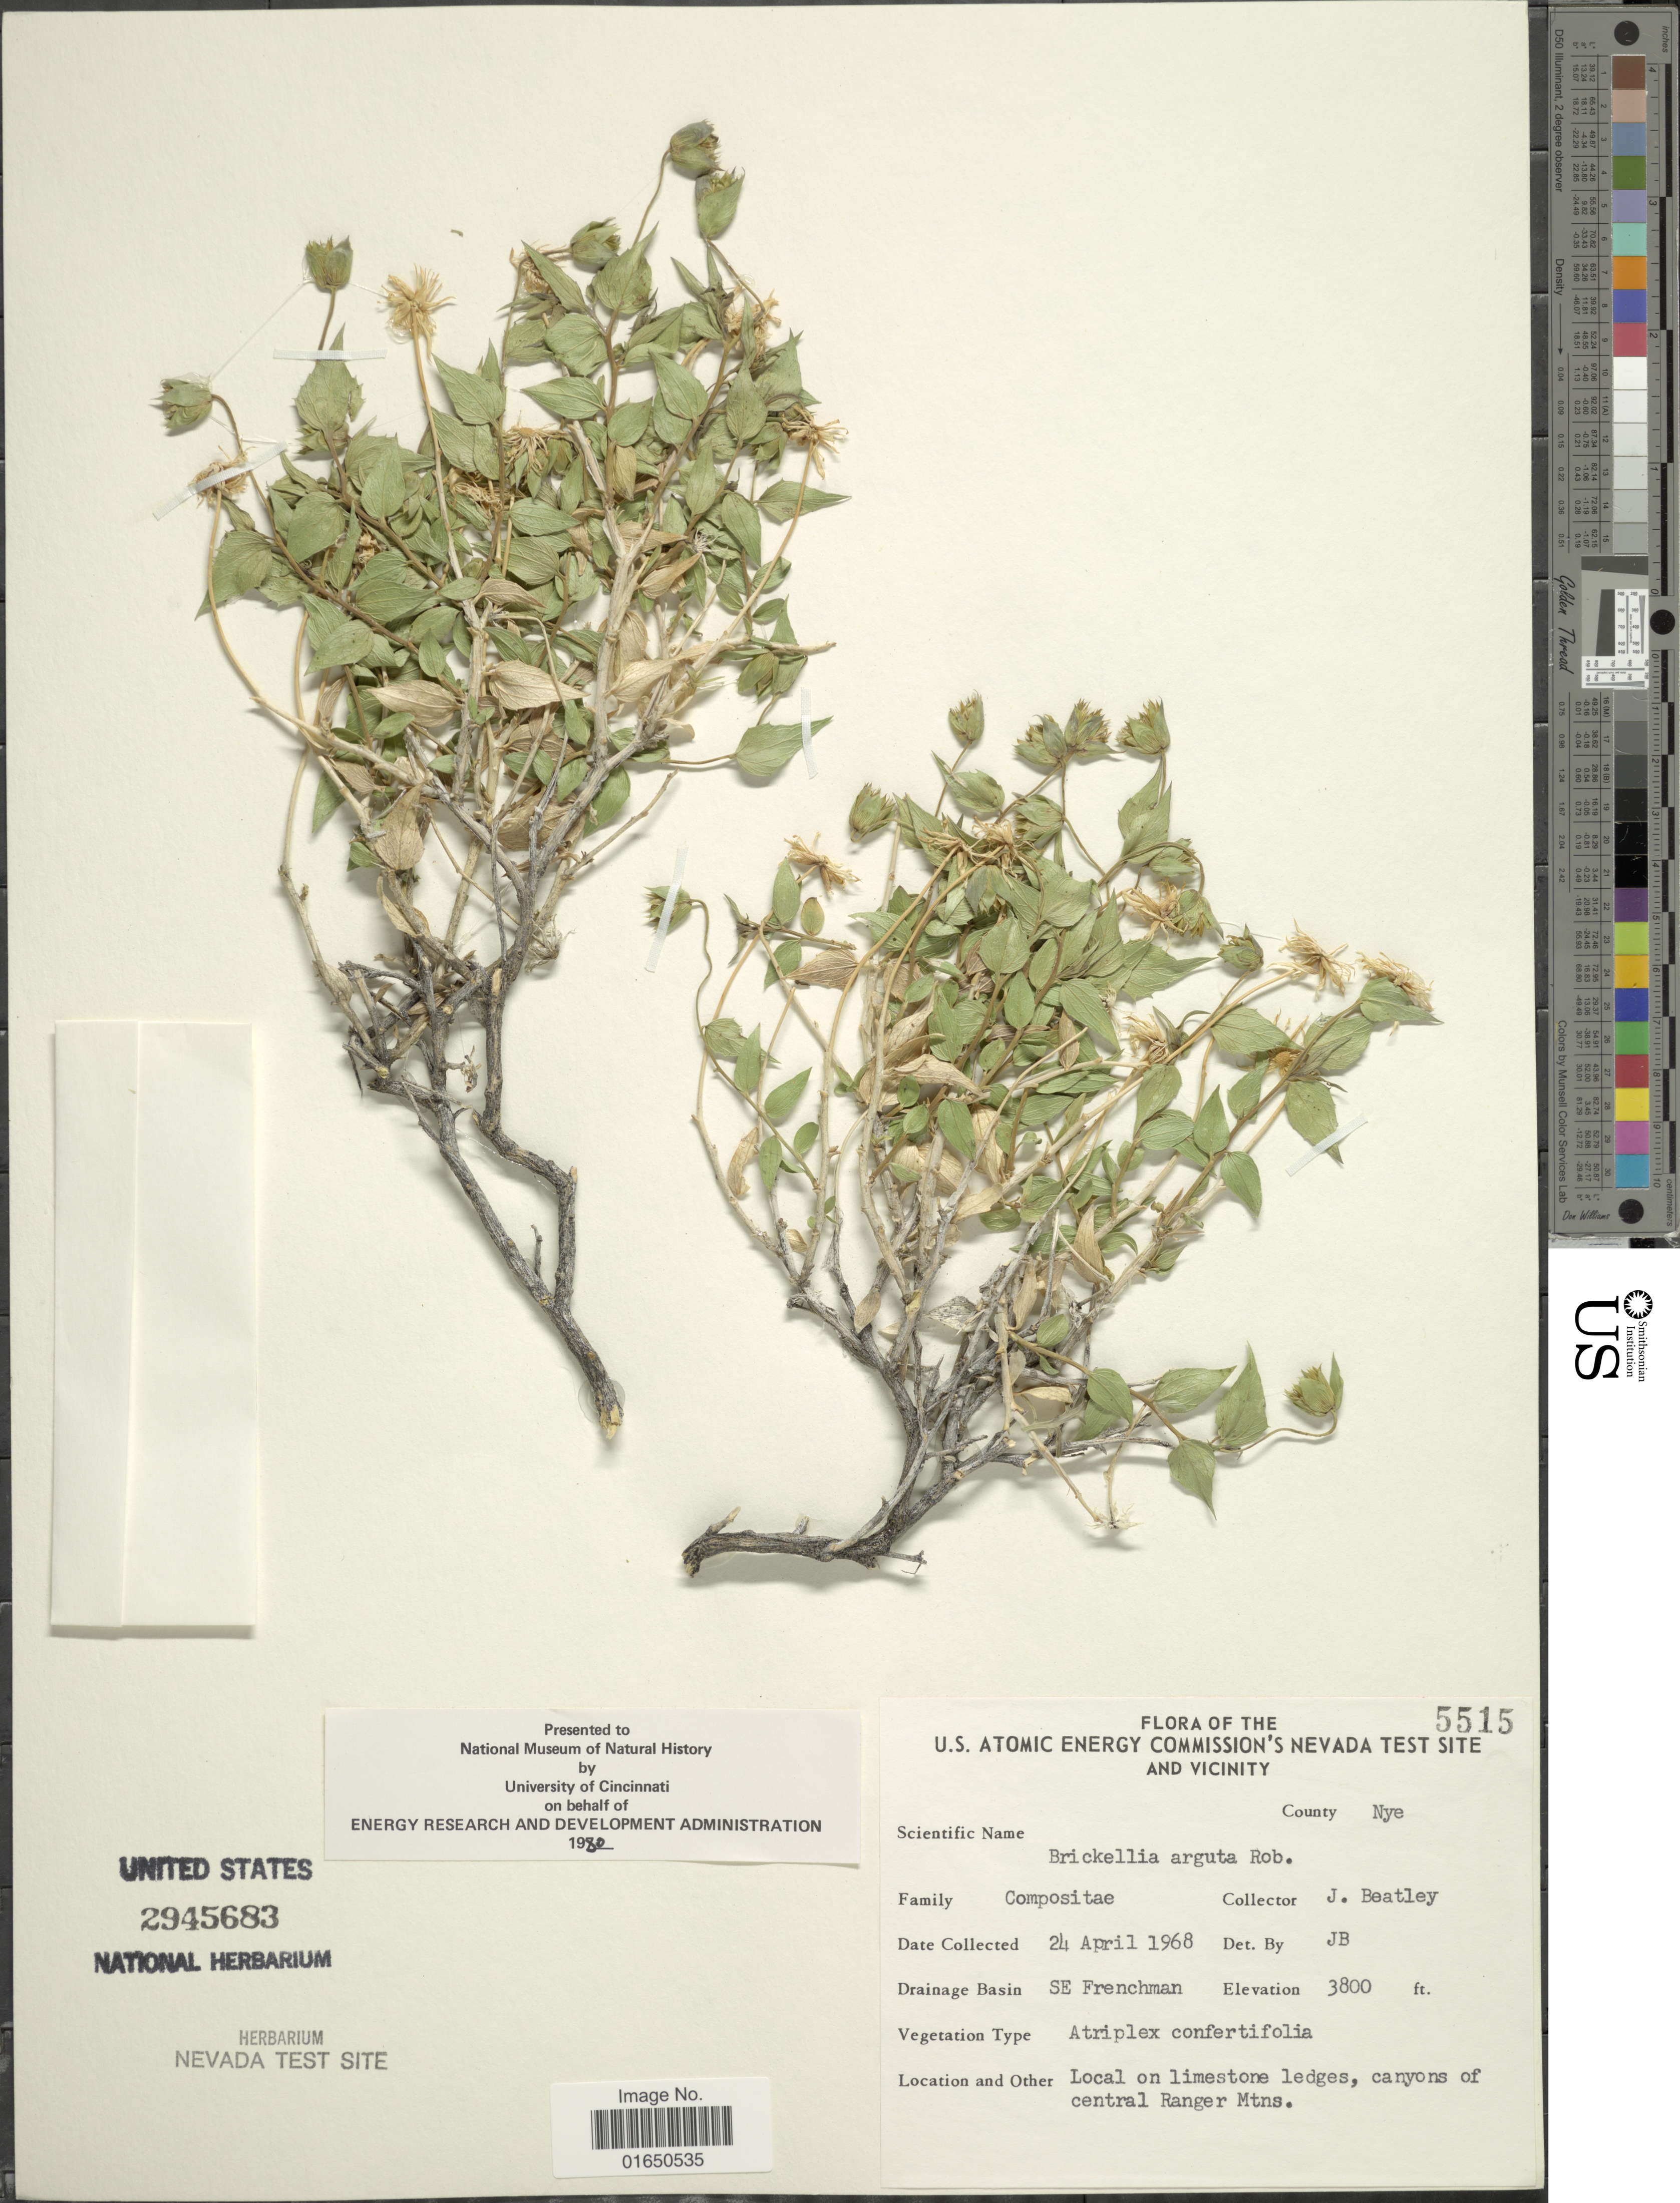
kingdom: Plantae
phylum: Tracheophyta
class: Magnoliopsida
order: Asterales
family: Asteraceae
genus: Brickellia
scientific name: Brickellia arguta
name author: B.L. Rob.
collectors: J. C. Beatley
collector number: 5515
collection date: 1968-04-24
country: United States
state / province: Nevada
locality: U. S. Atomic Energy Commission's Nevada's test site and vicinity. County Nye. Drainage Basin SE Frenchman. canyons of central Ranger Mtns.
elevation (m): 1158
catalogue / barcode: US 2945683